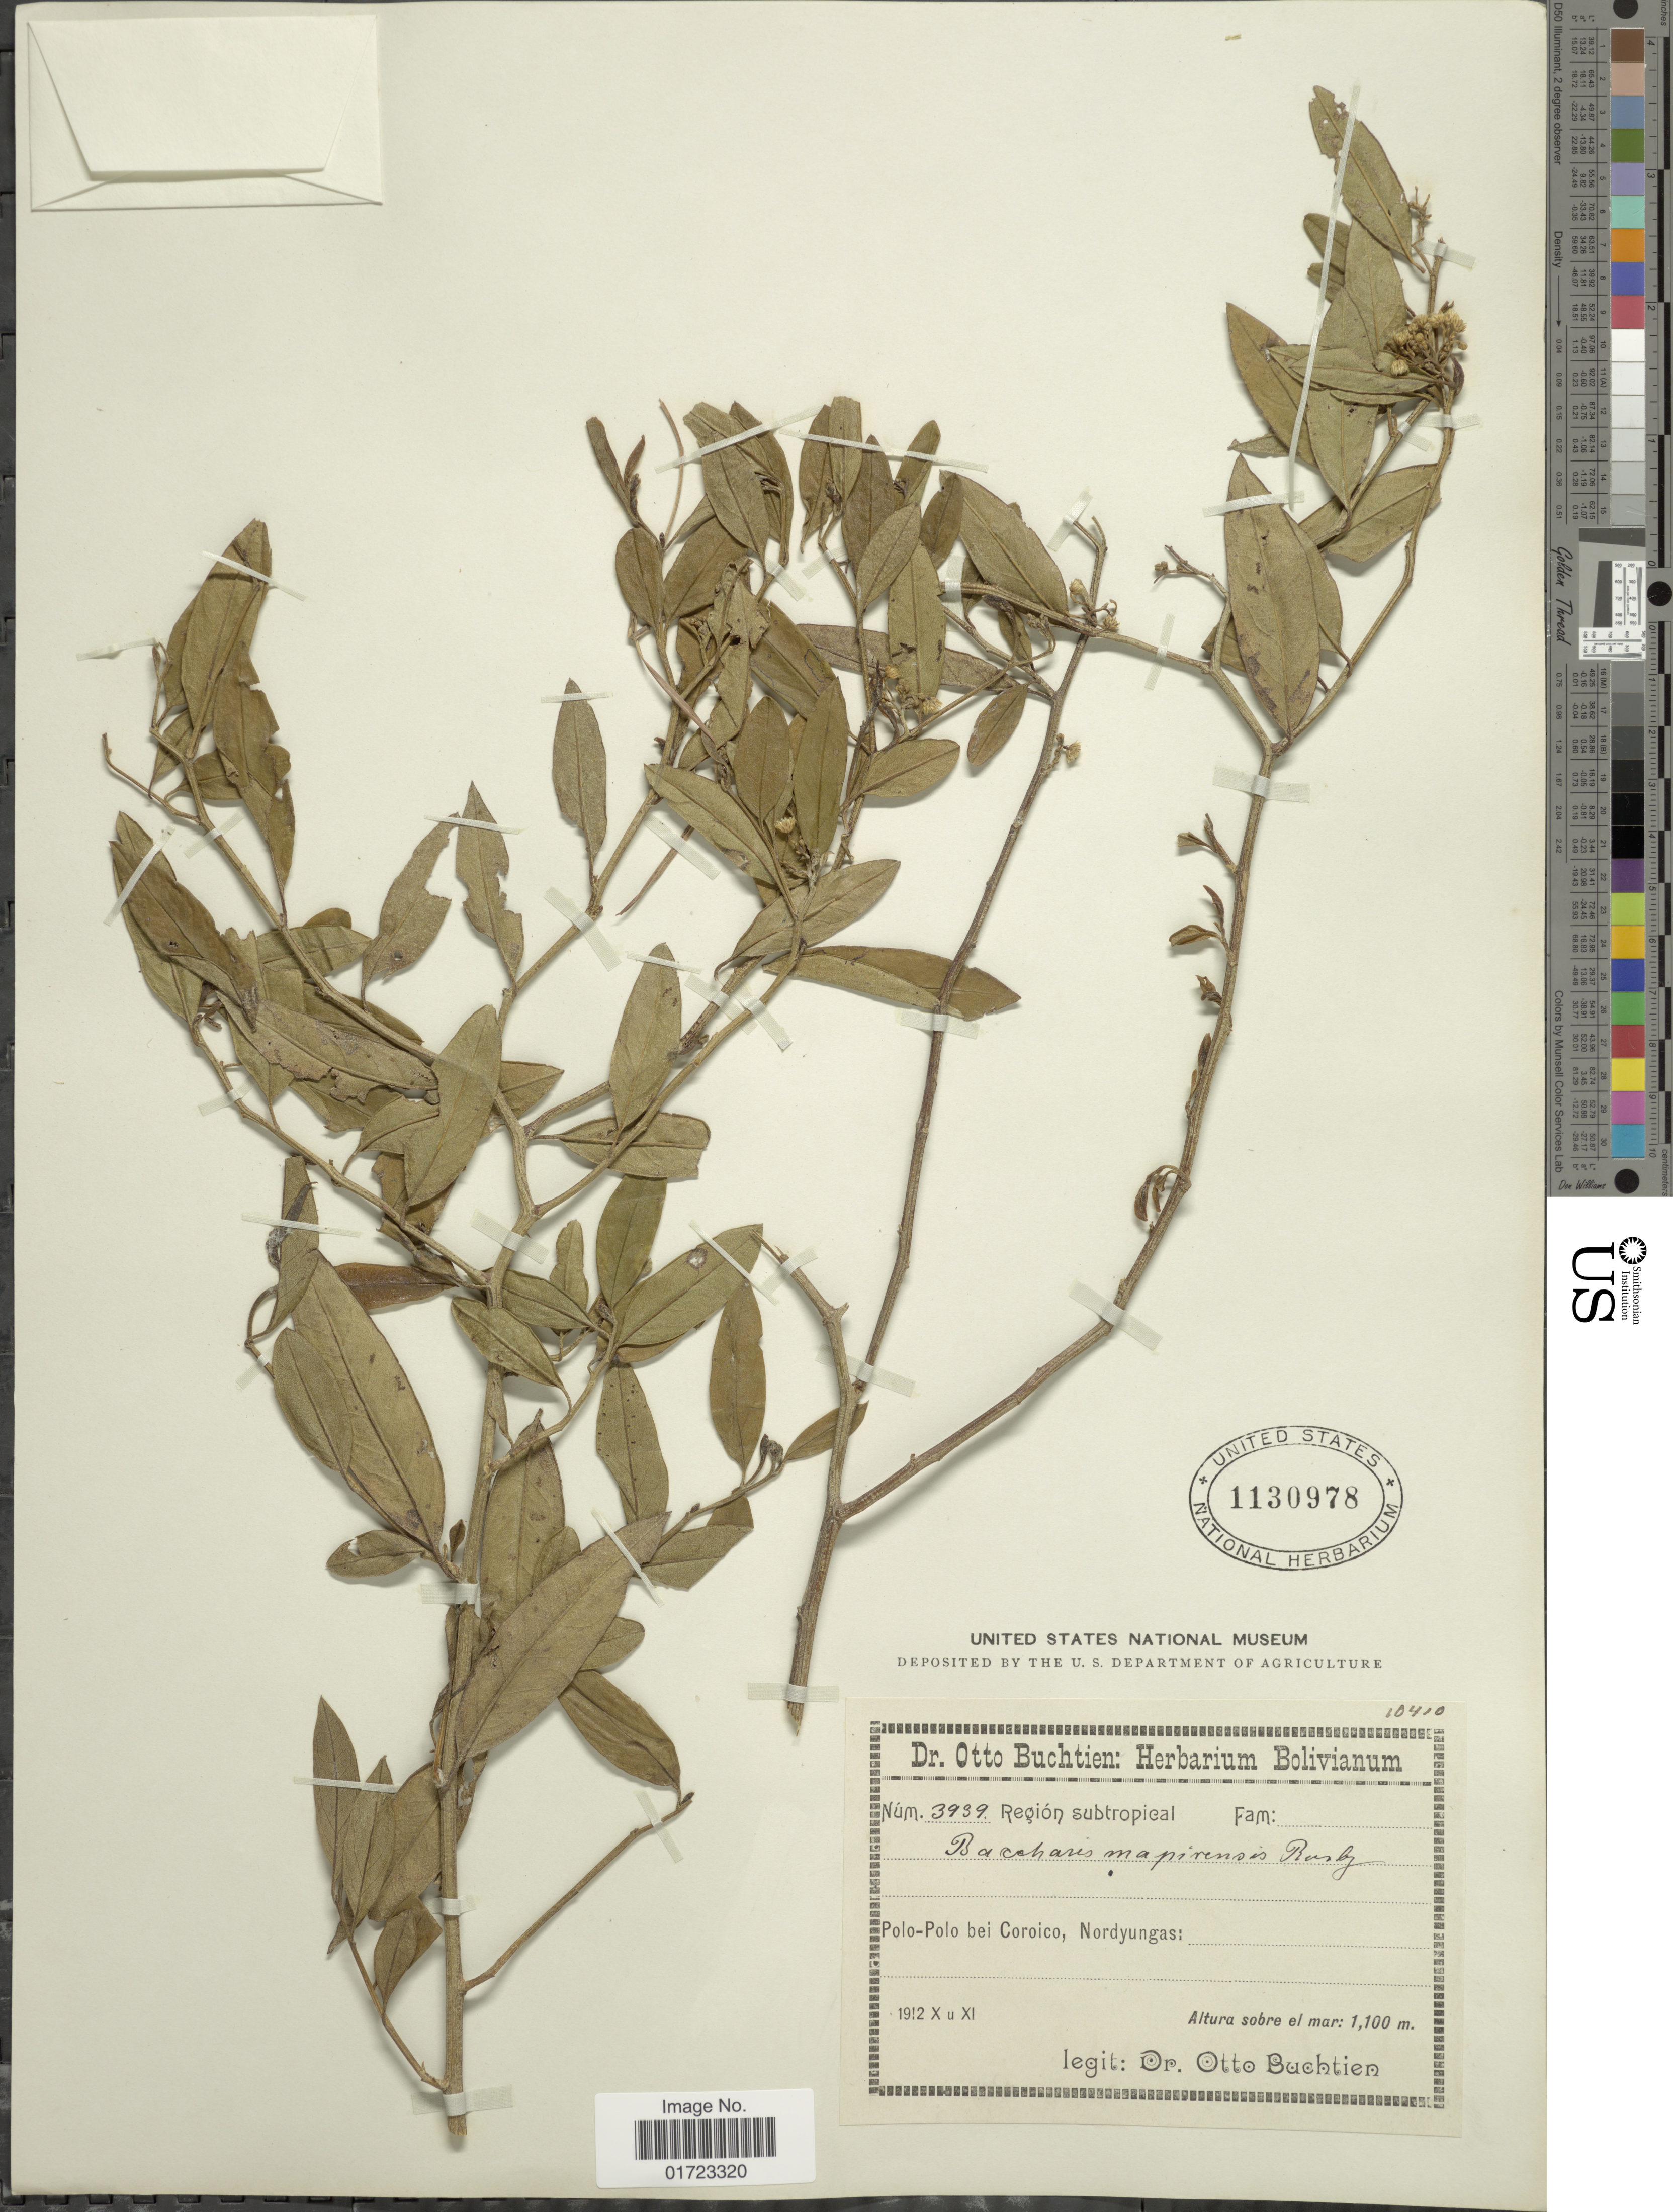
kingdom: Plantae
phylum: Tracheophyta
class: Magnoliopsida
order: Asterales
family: Asteraceae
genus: Baccharis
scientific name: Baccharis quitensis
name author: Kunth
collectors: O. Buchtien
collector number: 3939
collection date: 1912-10/1912-11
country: Bolivia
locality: Polo-Polo bei Coroico, Nordyungas. Region subtropical.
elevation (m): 1100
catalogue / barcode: US 1130978